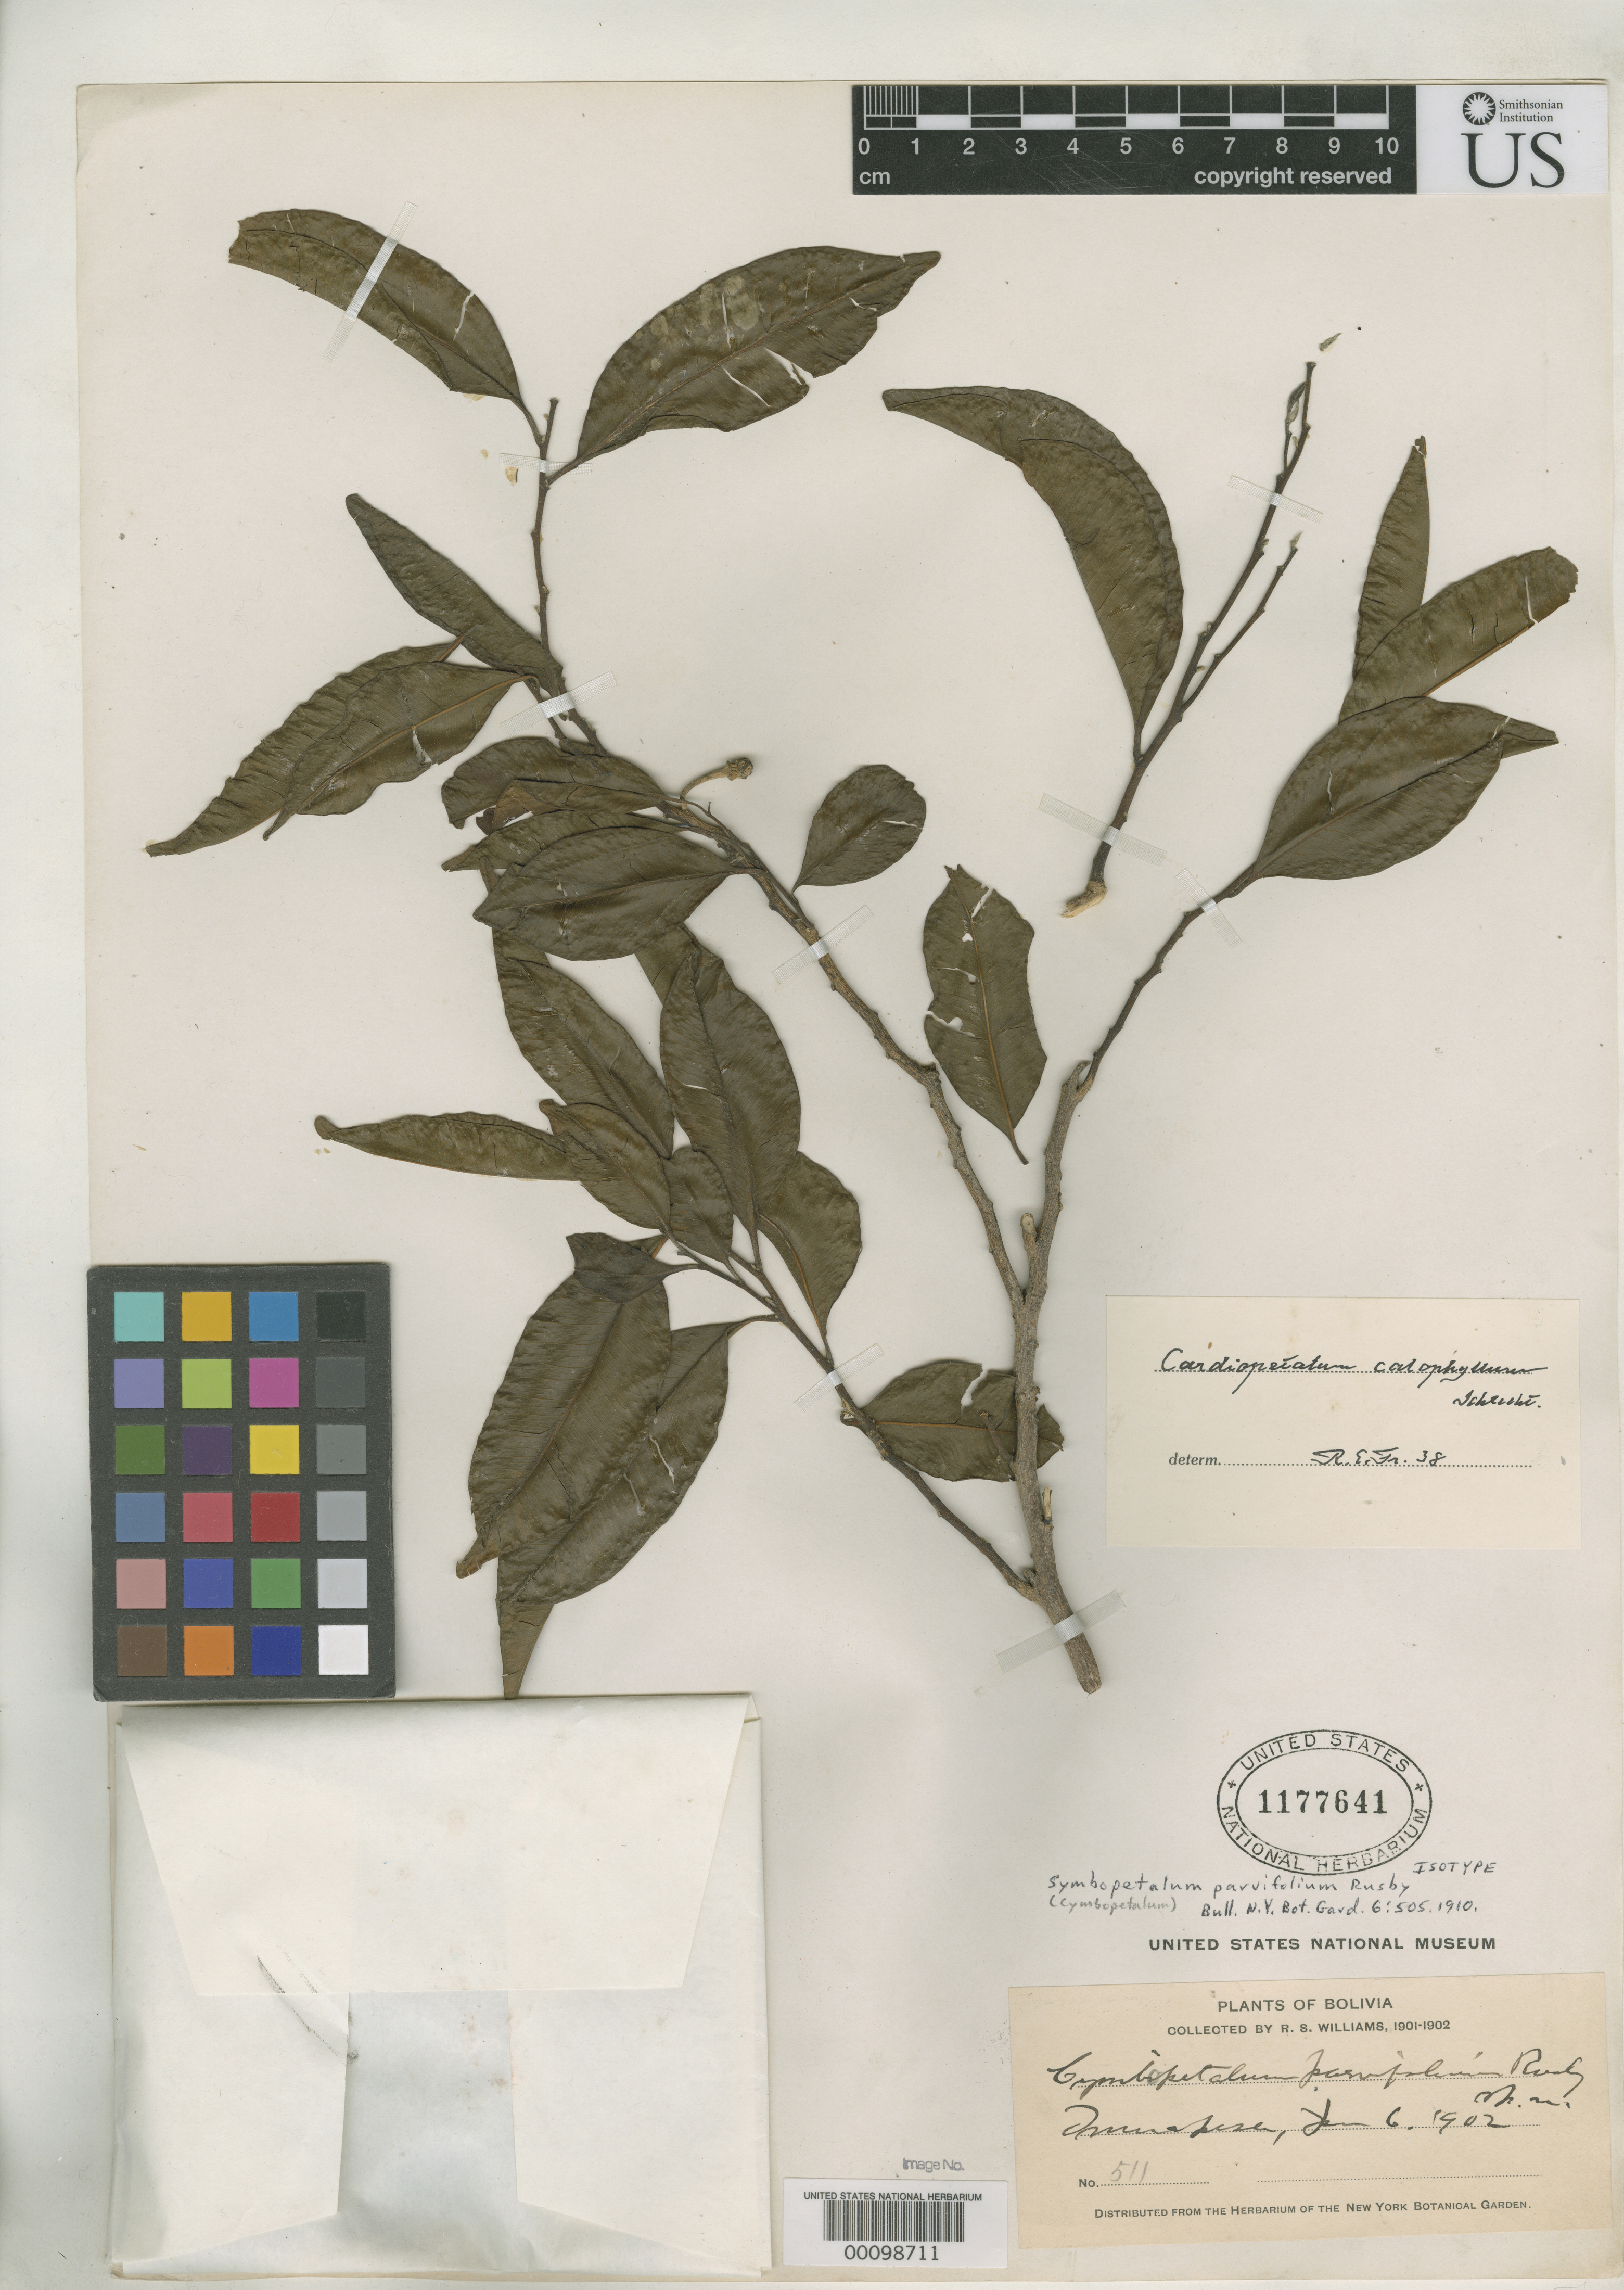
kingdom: Plantae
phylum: Tracheophyta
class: Magnoliopsida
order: Magnoliales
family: Annonaceae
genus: Cymbopetalum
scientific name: Cymbopetalum parvifolium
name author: Rusby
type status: Isotype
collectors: R. S. Williams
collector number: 511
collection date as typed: Jan. 6, 1902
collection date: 1902-01-06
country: Bolivia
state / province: La Paz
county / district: Iturralde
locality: Tumupasa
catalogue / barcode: US 1177641